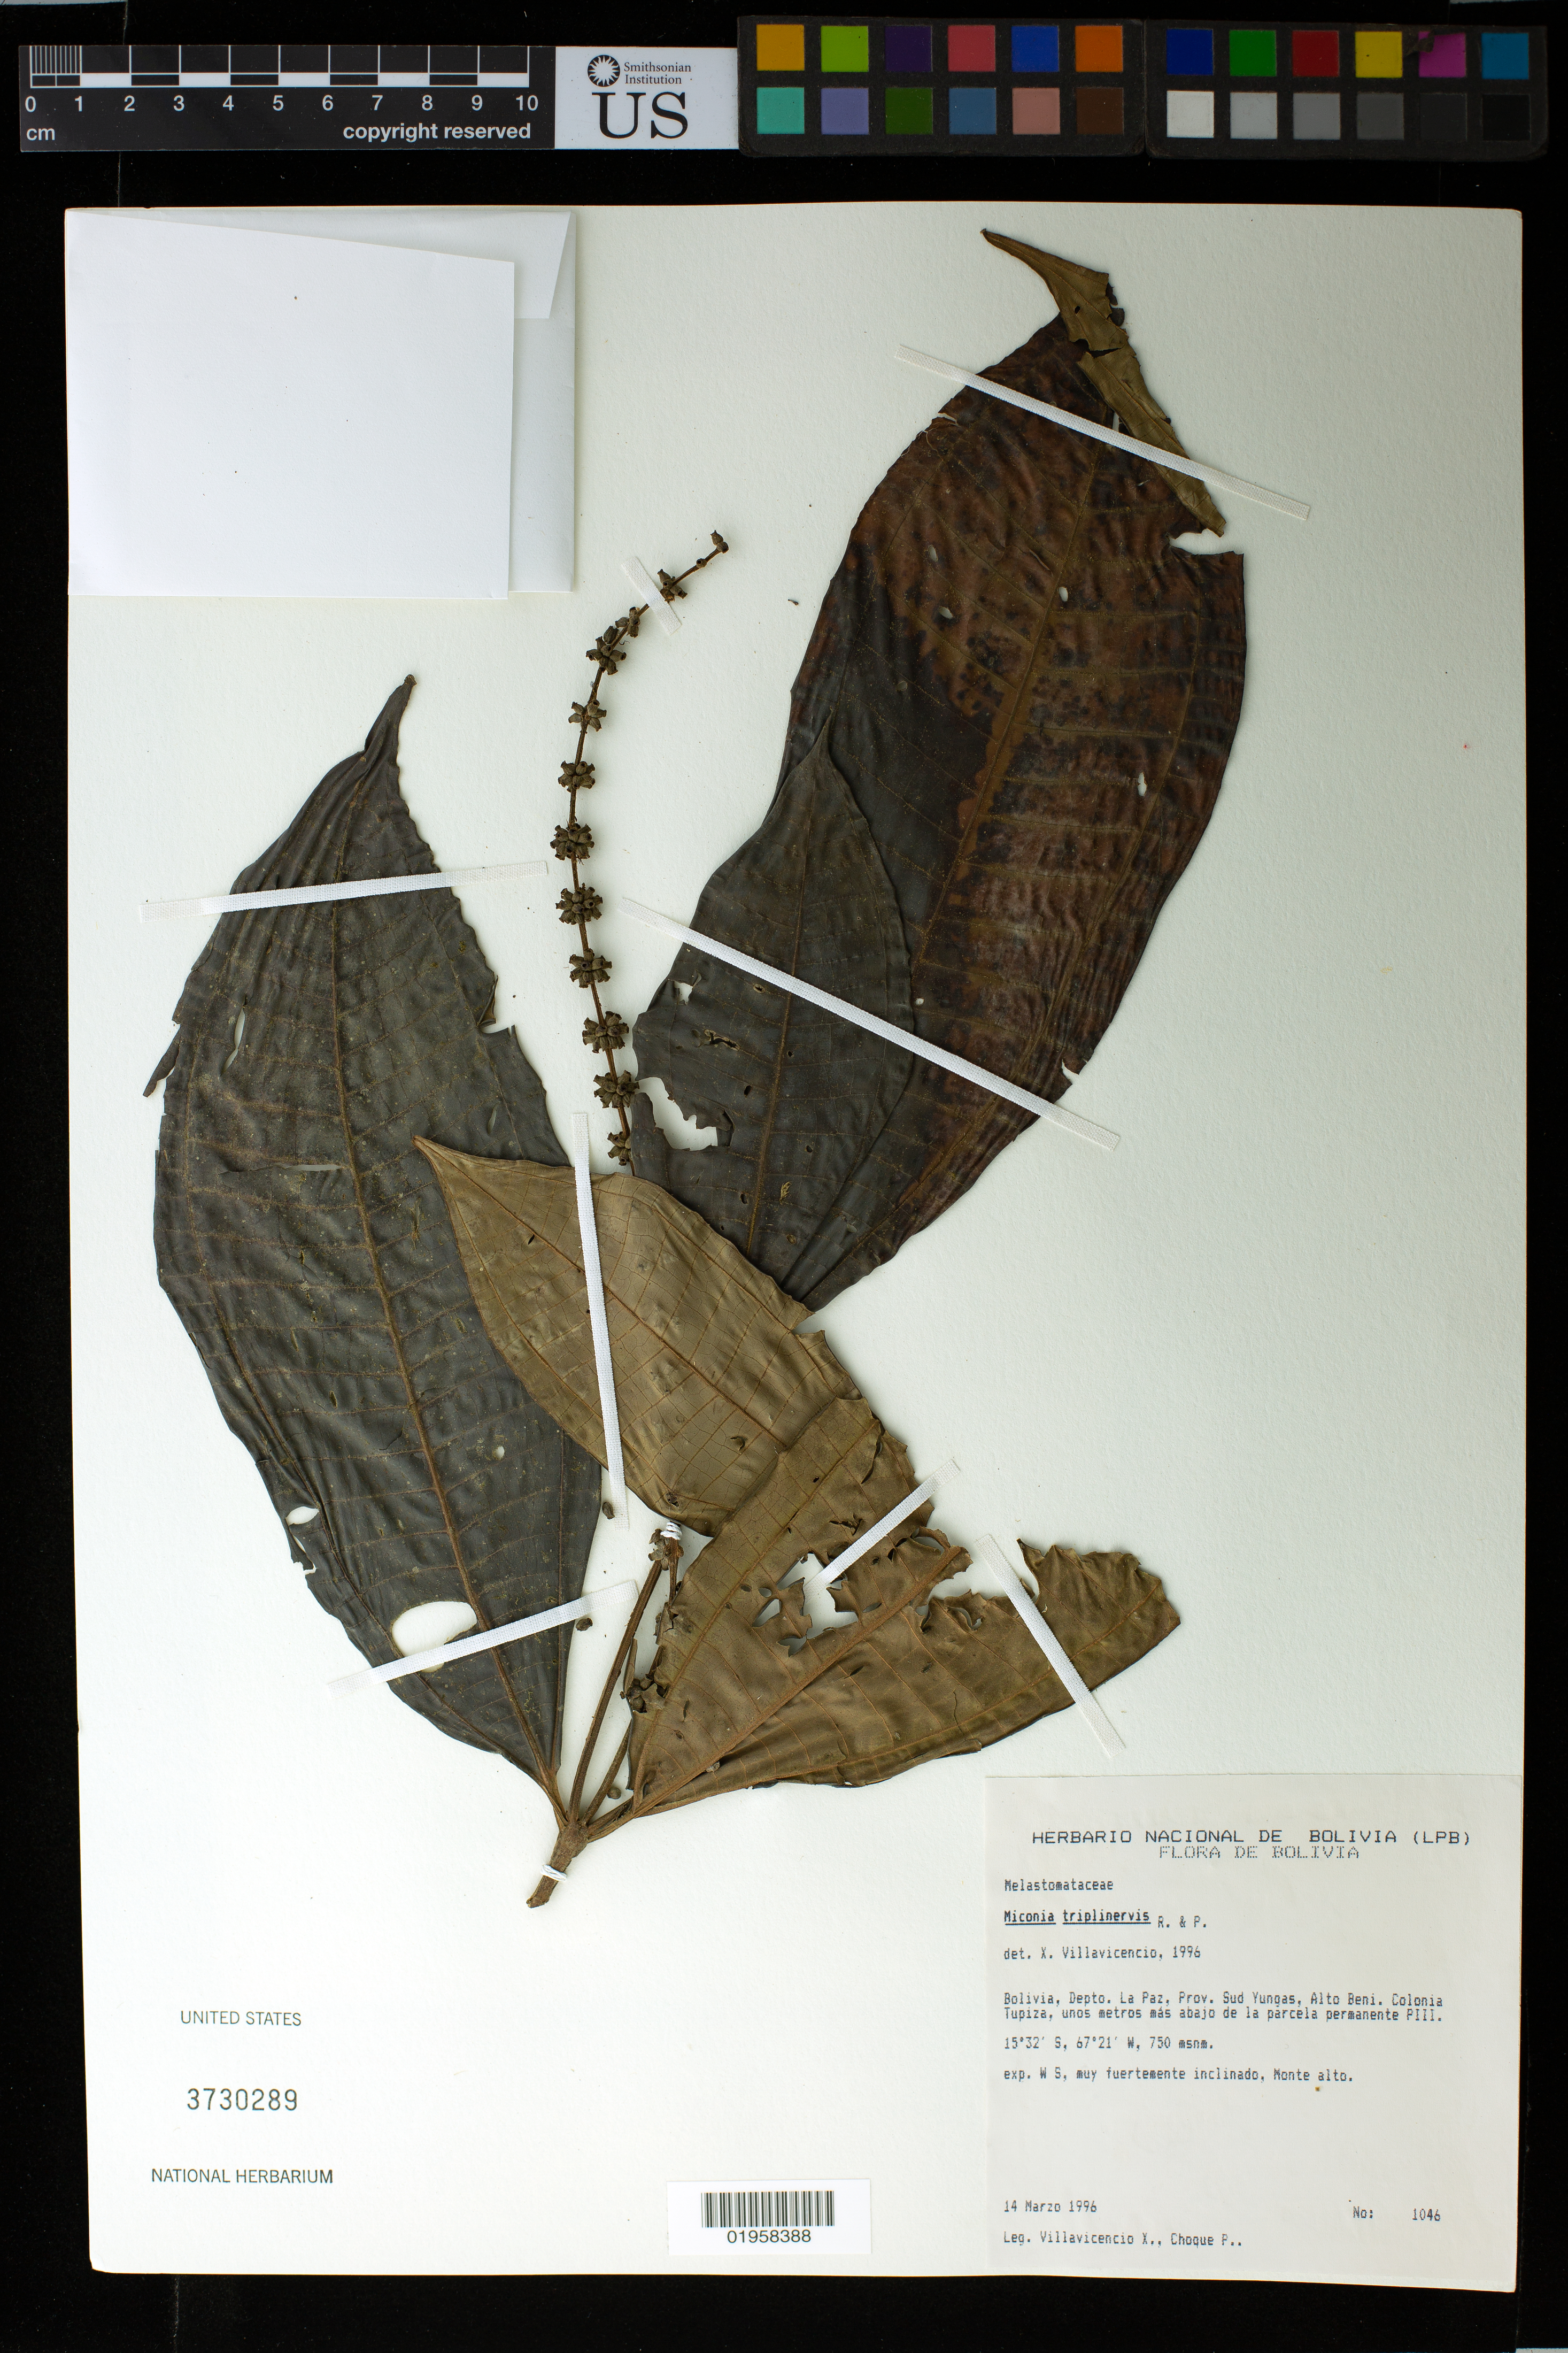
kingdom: Plantae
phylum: Tracheophyta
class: Magnoliopsida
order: Myrtales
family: Melastomataceae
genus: Miconia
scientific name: Miconia triplinervis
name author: Ruiz & Pav.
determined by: Villavicencio, X.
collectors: X. Villavicencio & P. Choque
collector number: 1046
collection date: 1996-03-14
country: Bolivia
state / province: La Paz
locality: Prov. Sud Yungas, Alto Beni. Colonia Tupiza, unos metros más abajo de la parcela permanente PIII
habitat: Exp. W-S, muy fuertemente inclinado, monte alto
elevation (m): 750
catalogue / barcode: US 3730289